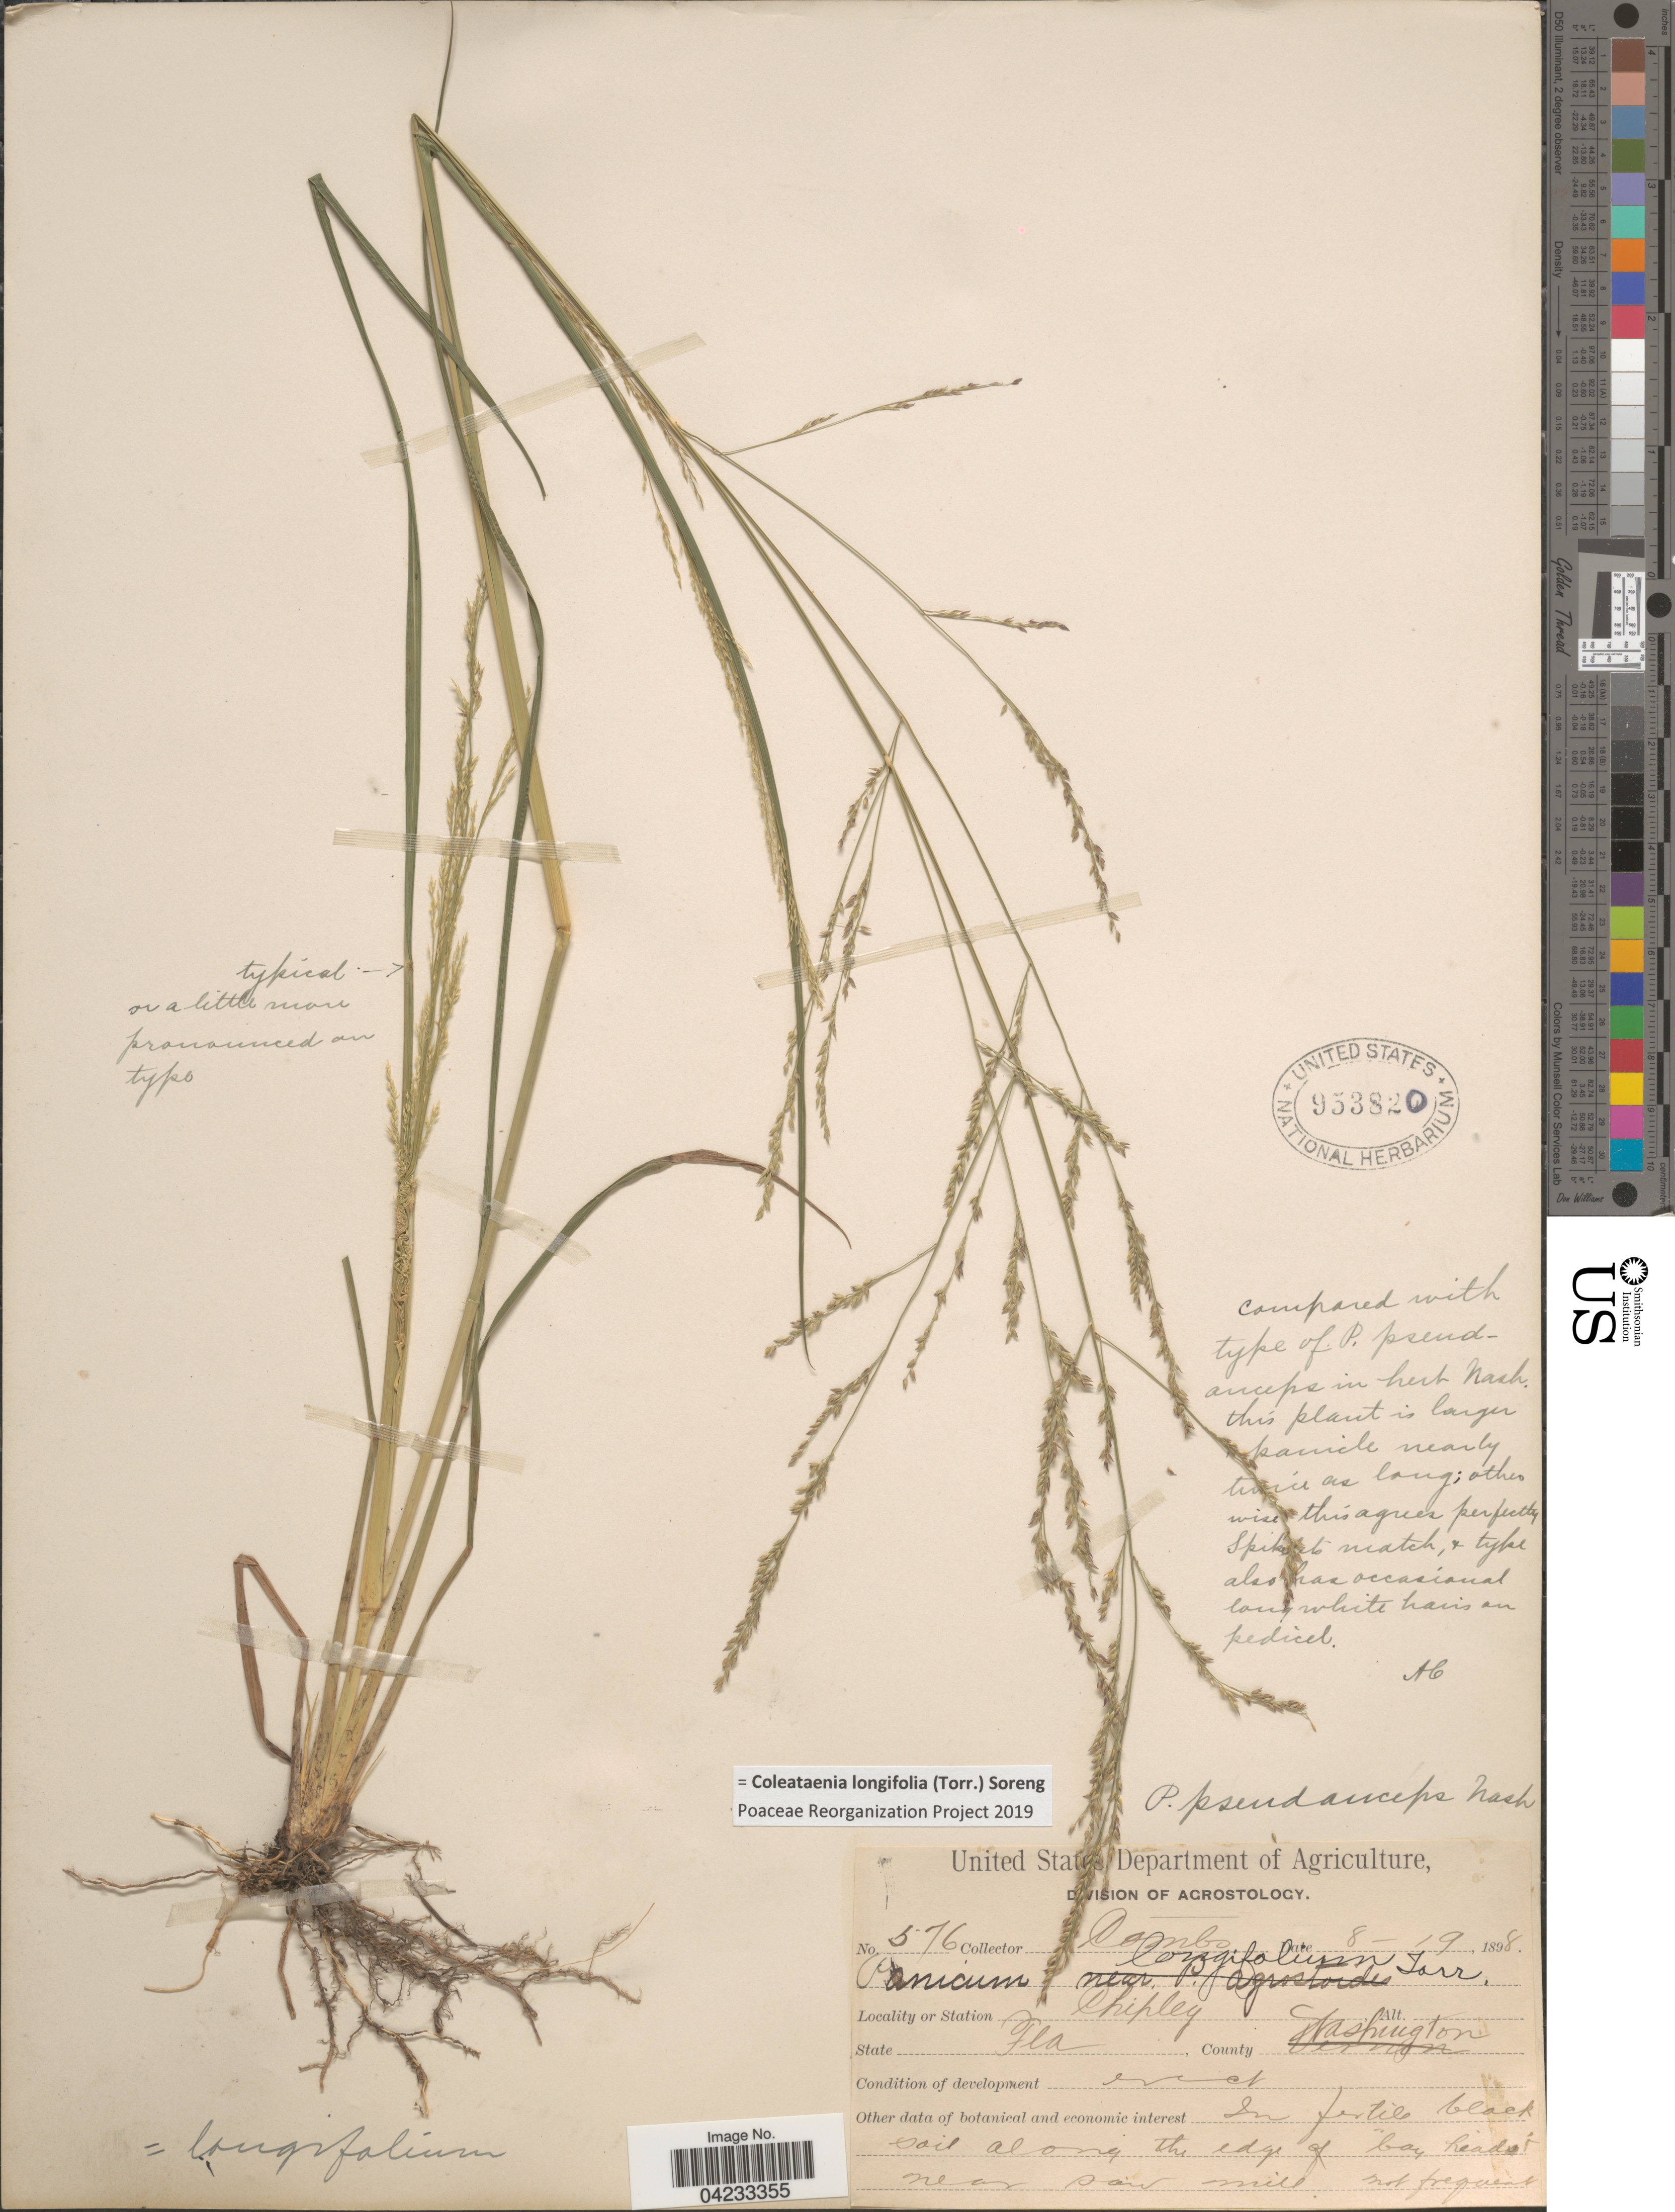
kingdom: Plantae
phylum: Tracheophyta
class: Liliopsida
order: Poales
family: Poaceae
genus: Coleataenia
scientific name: Coleataenia longifolia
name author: (Torr.) Soreng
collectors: -. Combs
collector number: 576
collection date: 1898-08-19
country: United States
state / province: Florida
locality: Locality or Station Chipley. County Washington. In fertile black soil along the edge of bay heads near saw mill.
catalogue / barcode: US 953820